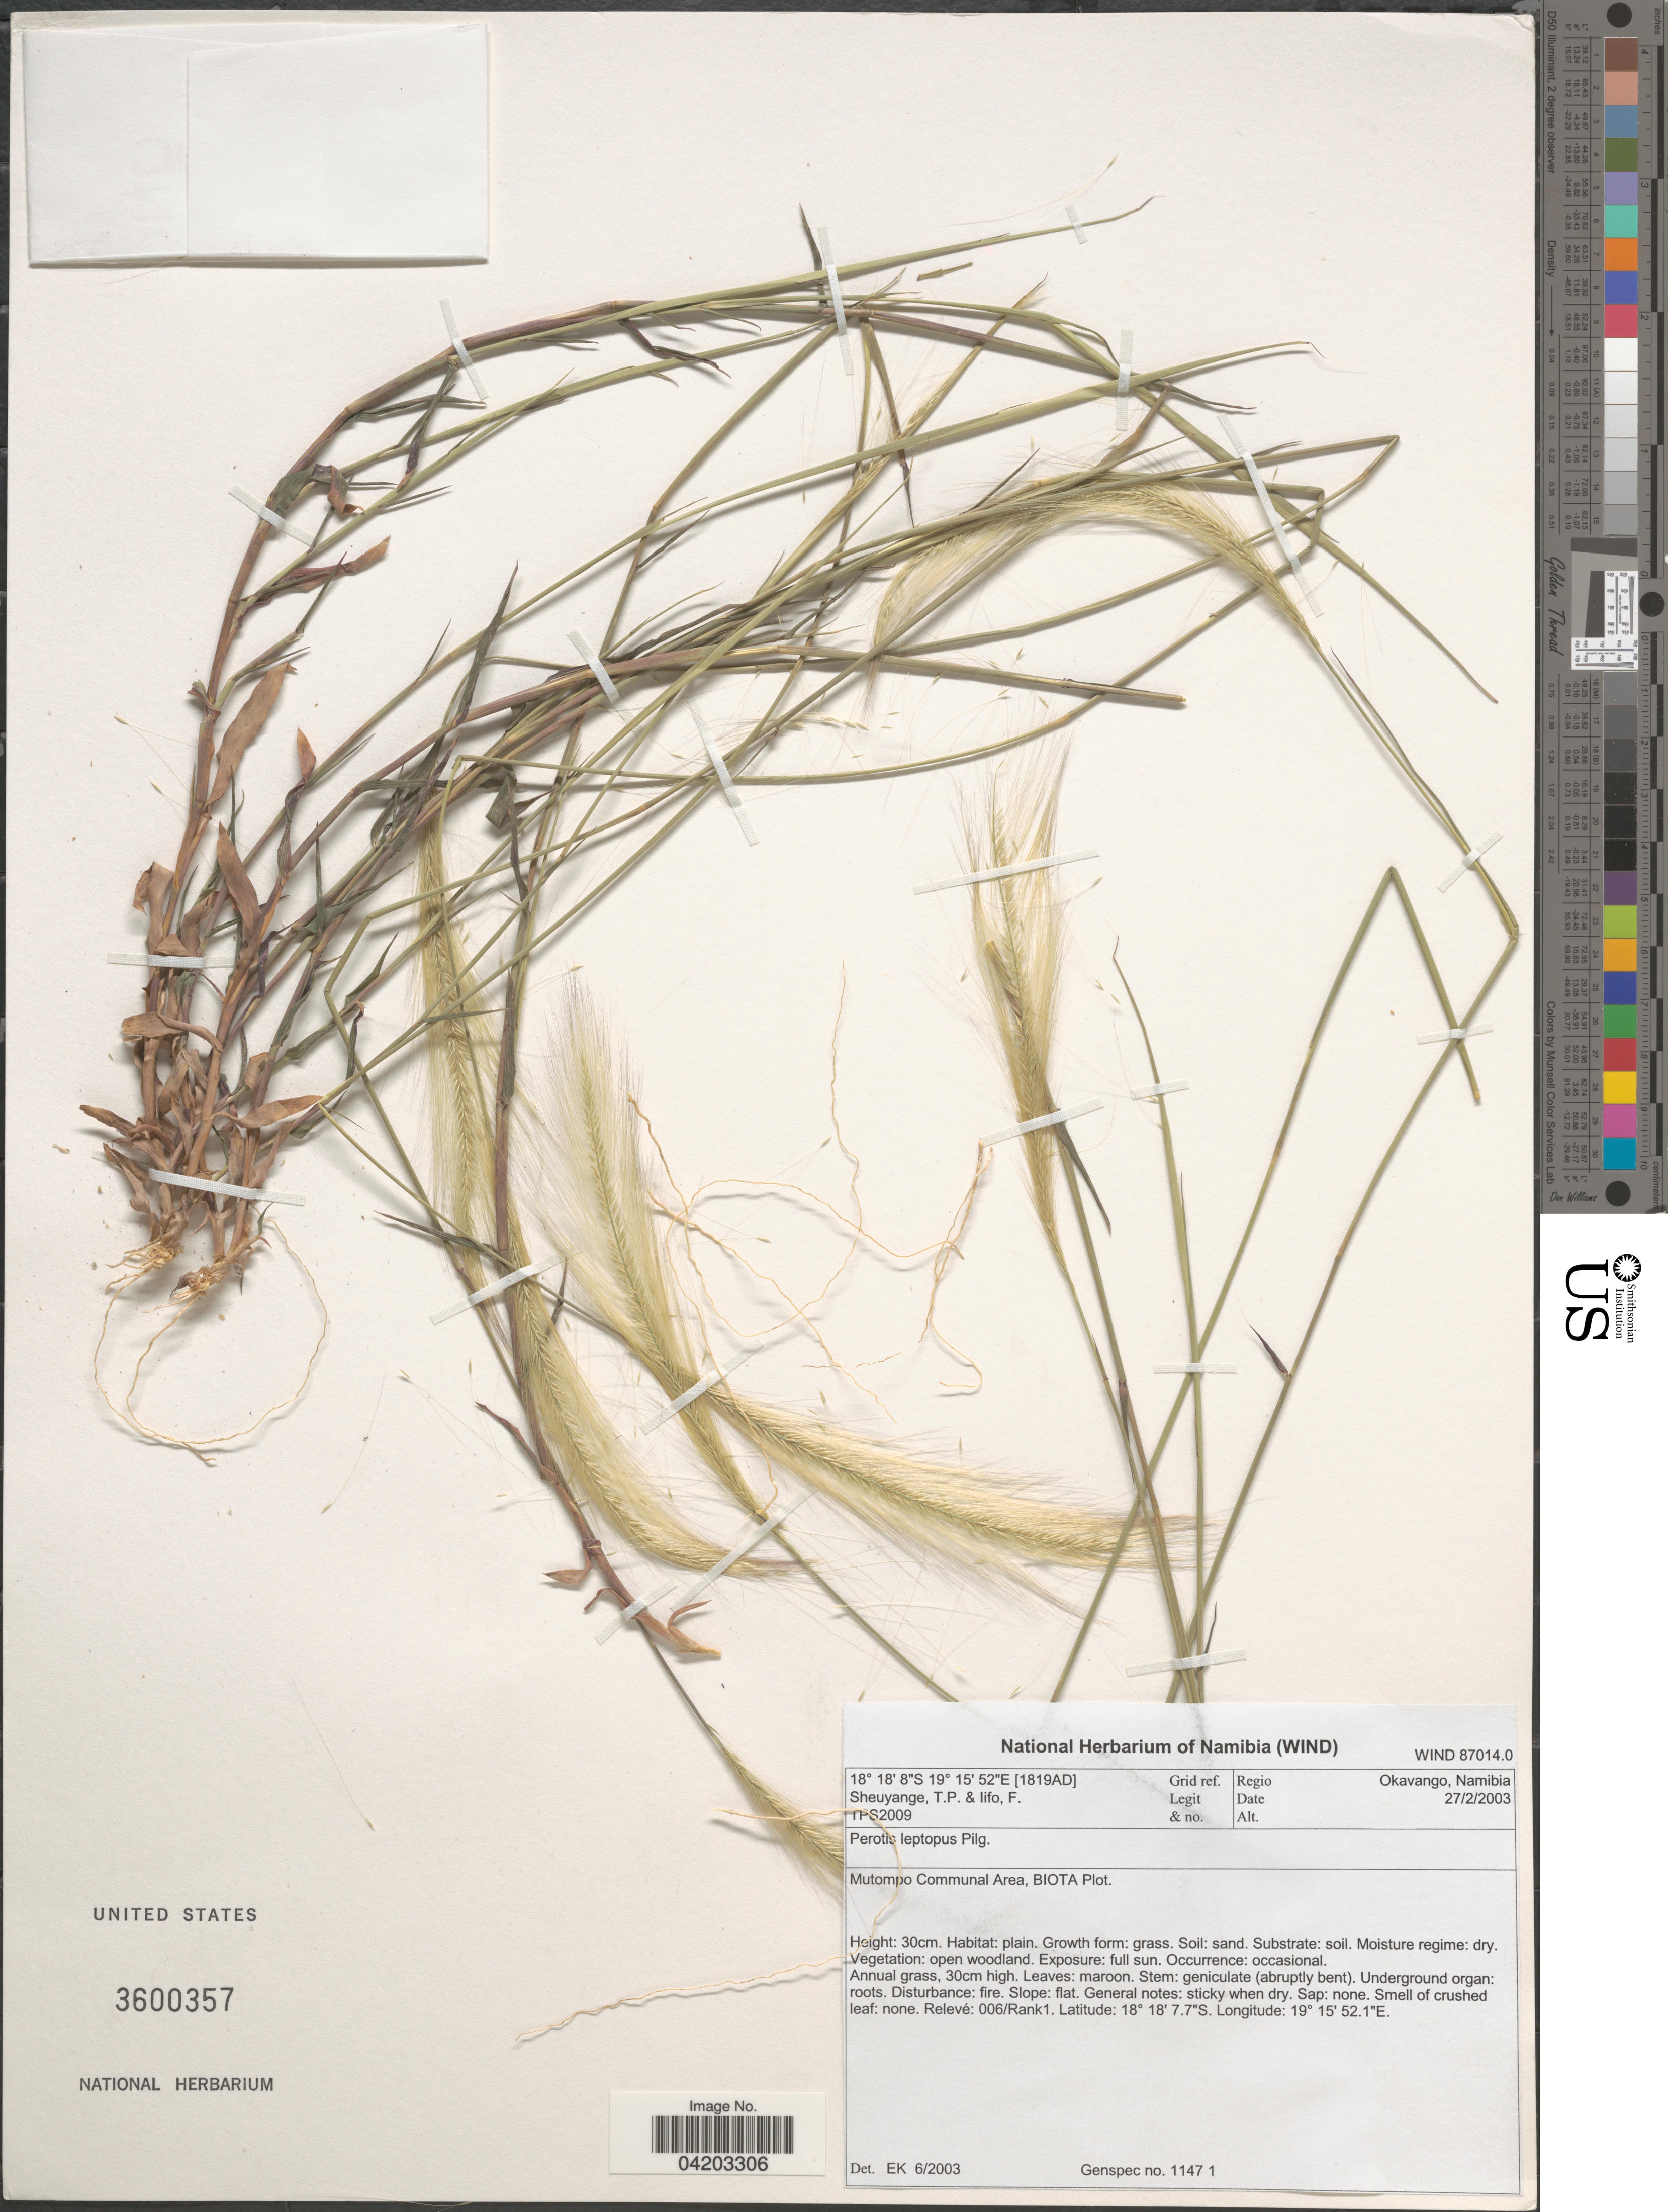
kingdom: Plantae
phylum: Tracheophyta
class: Liliopsida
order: Poales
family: Poaceae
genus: Perotis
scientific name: Perotis leptopus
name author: Pilg.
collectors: T. Sheuyange & F. Lifo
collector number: TPS2009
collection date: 2003-02-27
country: Namibia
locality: Grid ref. [1819AD]. Regio Okavango. Mutompo Communal Area, BIOTA Plot.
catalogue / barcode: US 3600357